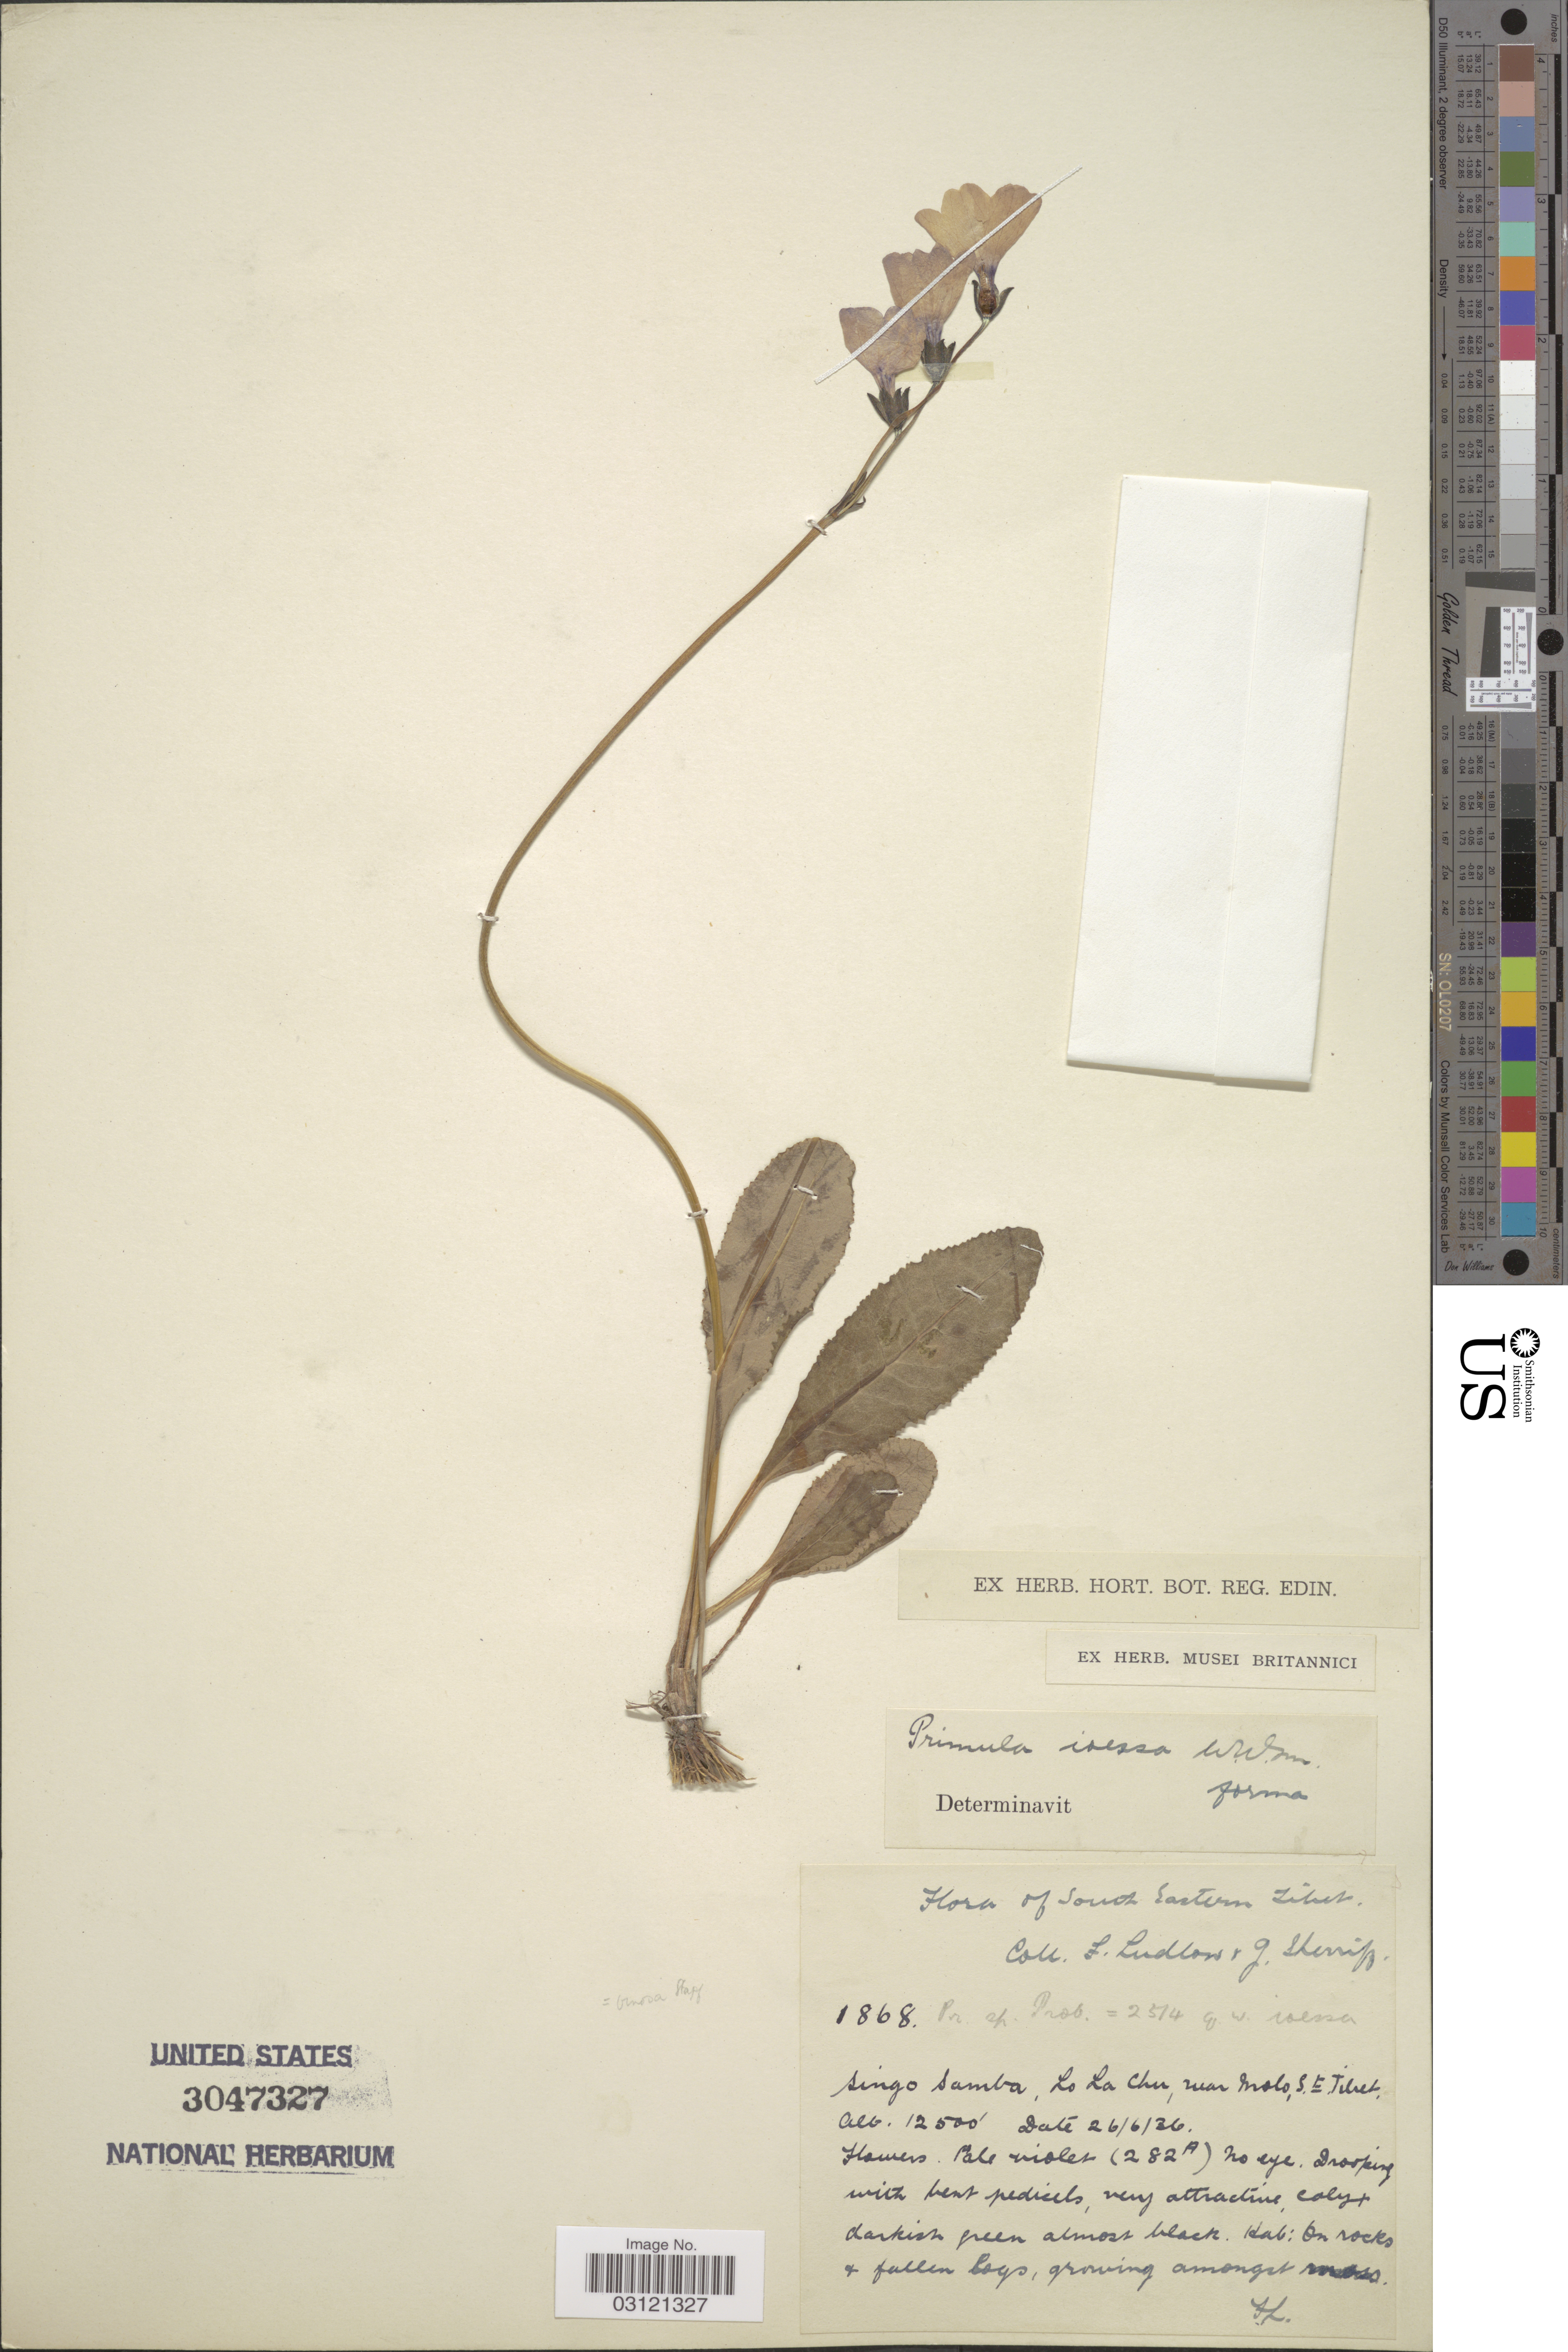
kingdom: Plantae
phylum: Tracheophyta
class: Magnoliopsida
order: Ericales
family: Primulaceae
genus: Primula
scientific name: Primula ioessa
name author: W.W. Sm.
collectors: F. Ludlow & G. Sherriff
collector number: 1868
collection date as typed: Transcribed d/m/y: 26/6/36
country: China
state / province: Xizang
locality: South Eastern Tibet, Singo samba, Lo La Chu, near Molo, S.E. Tibet.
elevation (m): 3810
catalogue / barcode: US 3047327